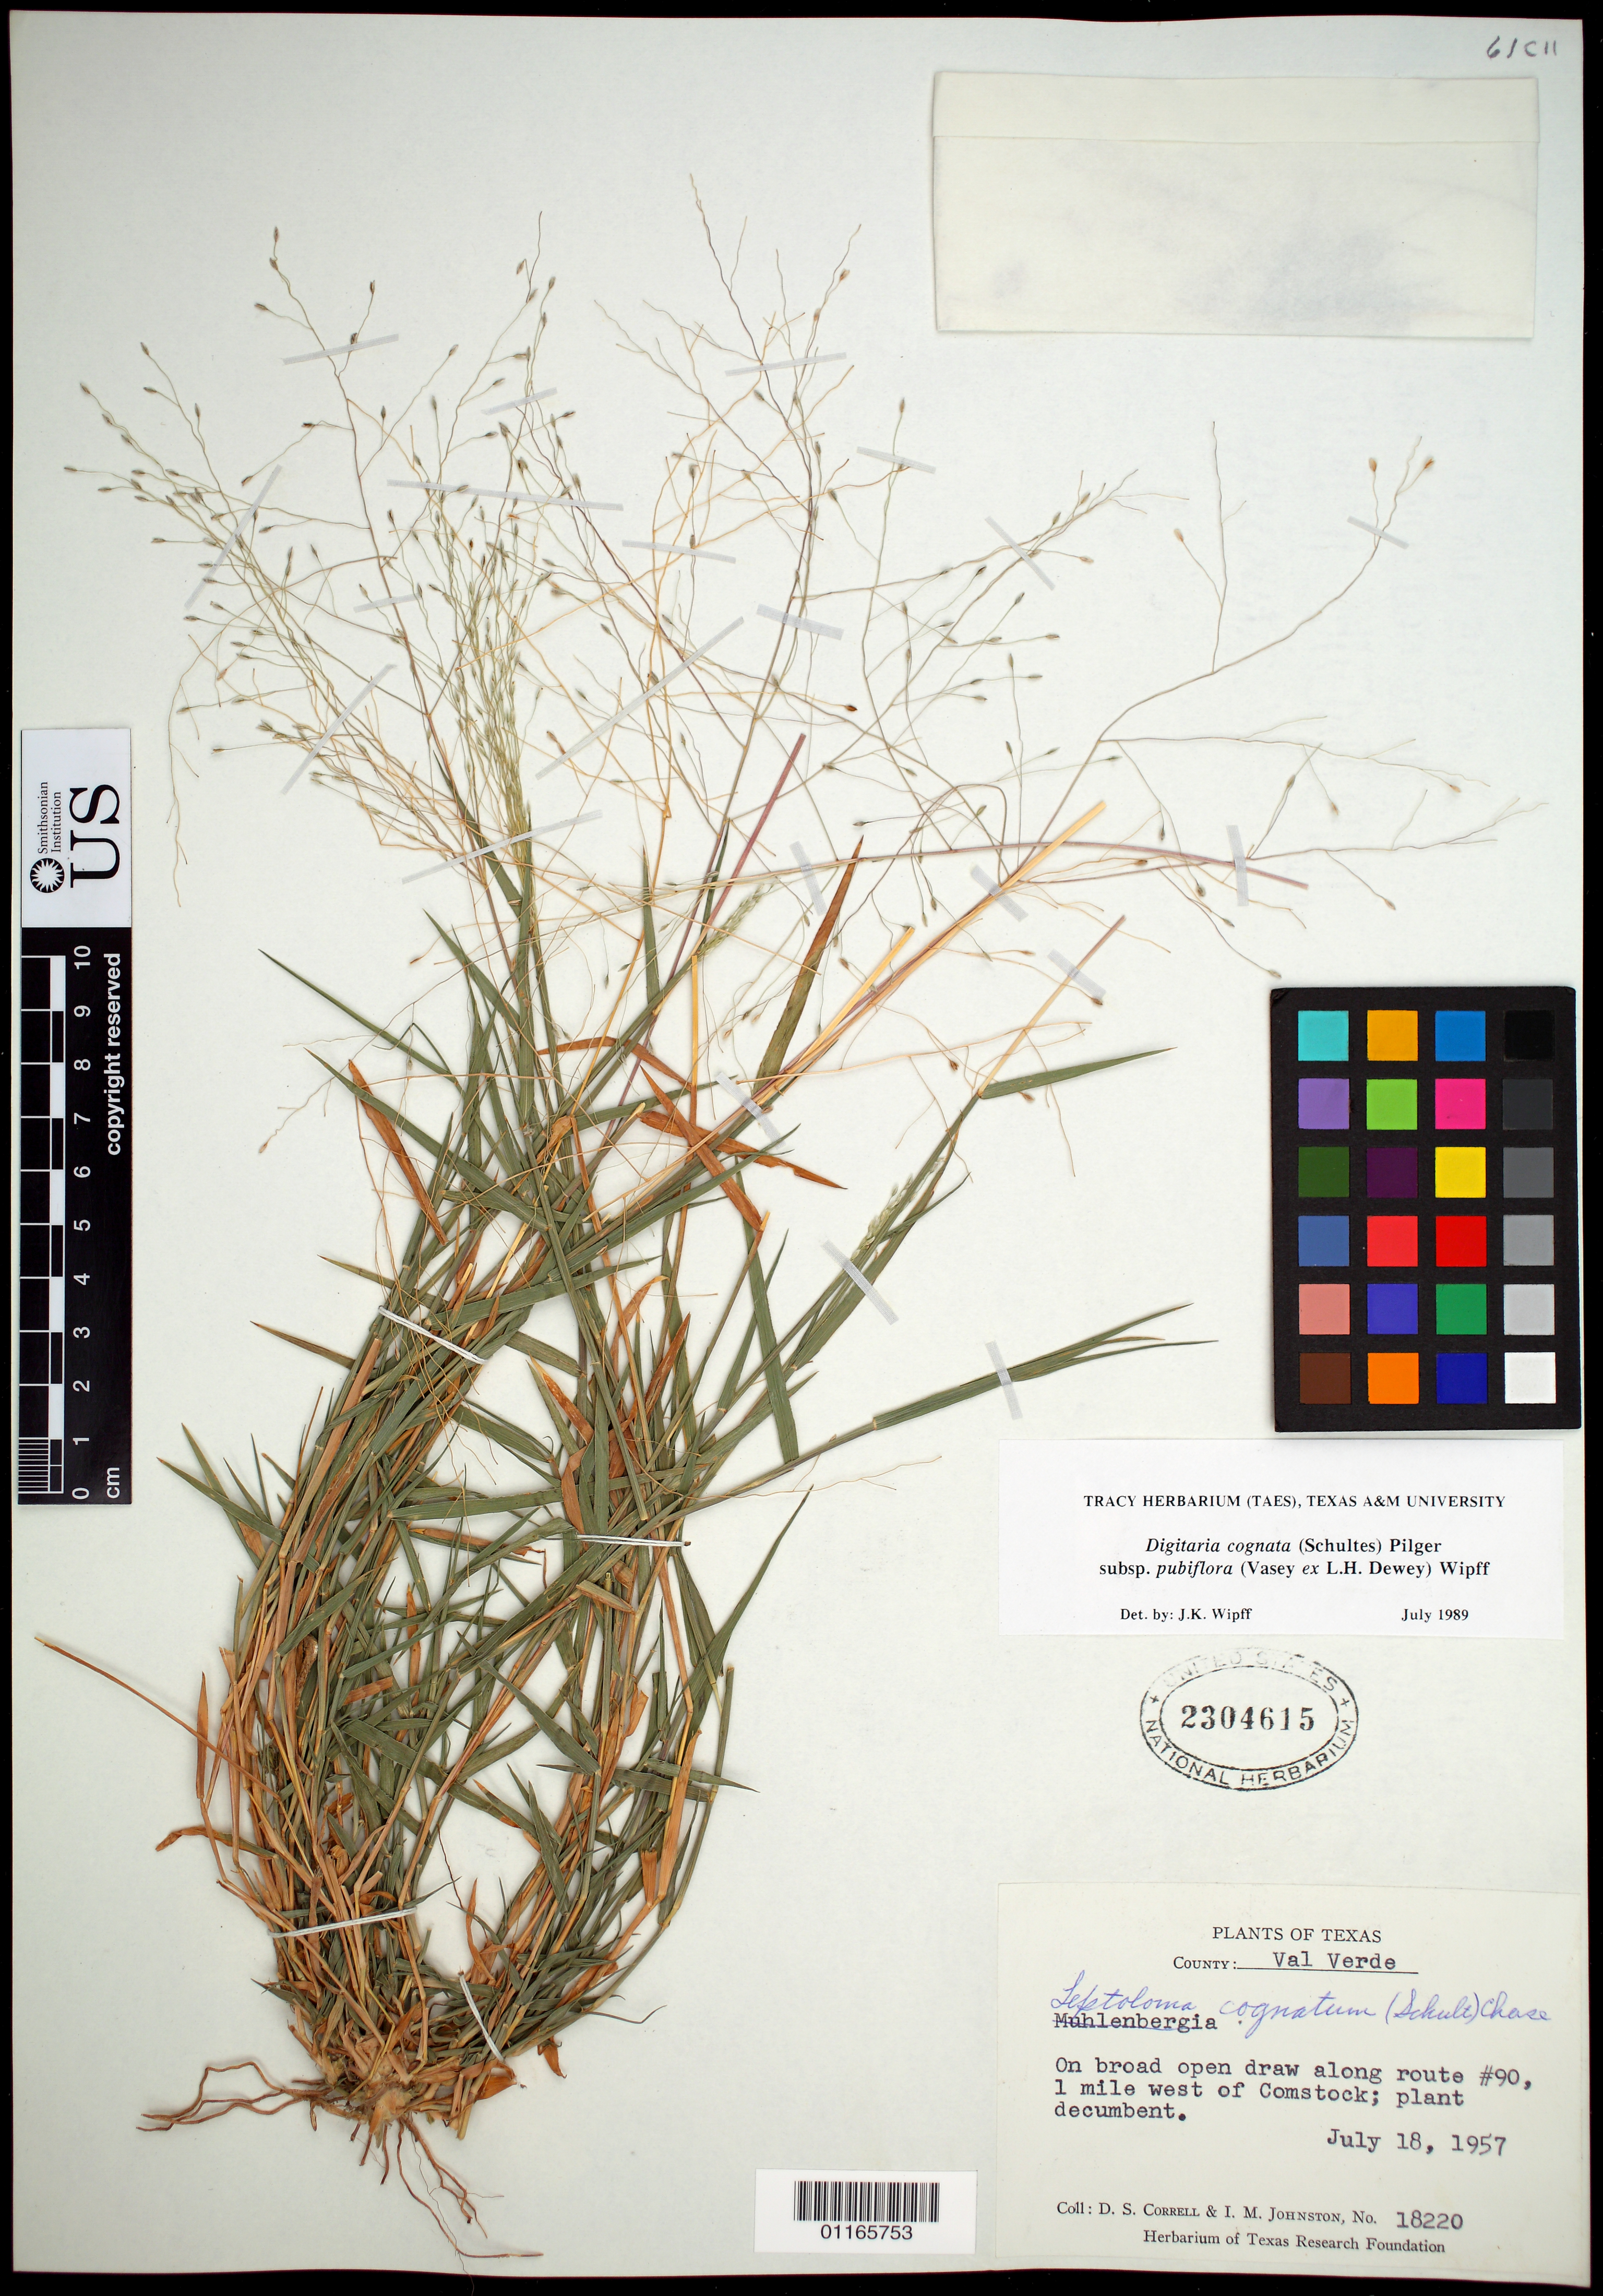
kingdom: Plantae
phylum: Tracheophyta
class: Liliopsida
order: Poales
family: Poaceae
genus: Digitaria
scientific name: Digitaria cognata subsp. pubiflora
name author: (Vasey) Wipff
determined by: Wipff, J. K.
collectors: D. S. Correll & I.M. Johnston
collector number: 18220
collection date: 1957-07-18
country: United States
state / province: Texas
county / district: Val Verde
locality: On broad open draw along route #90, 1 mile west of Comstock.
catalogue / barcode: US 2304615